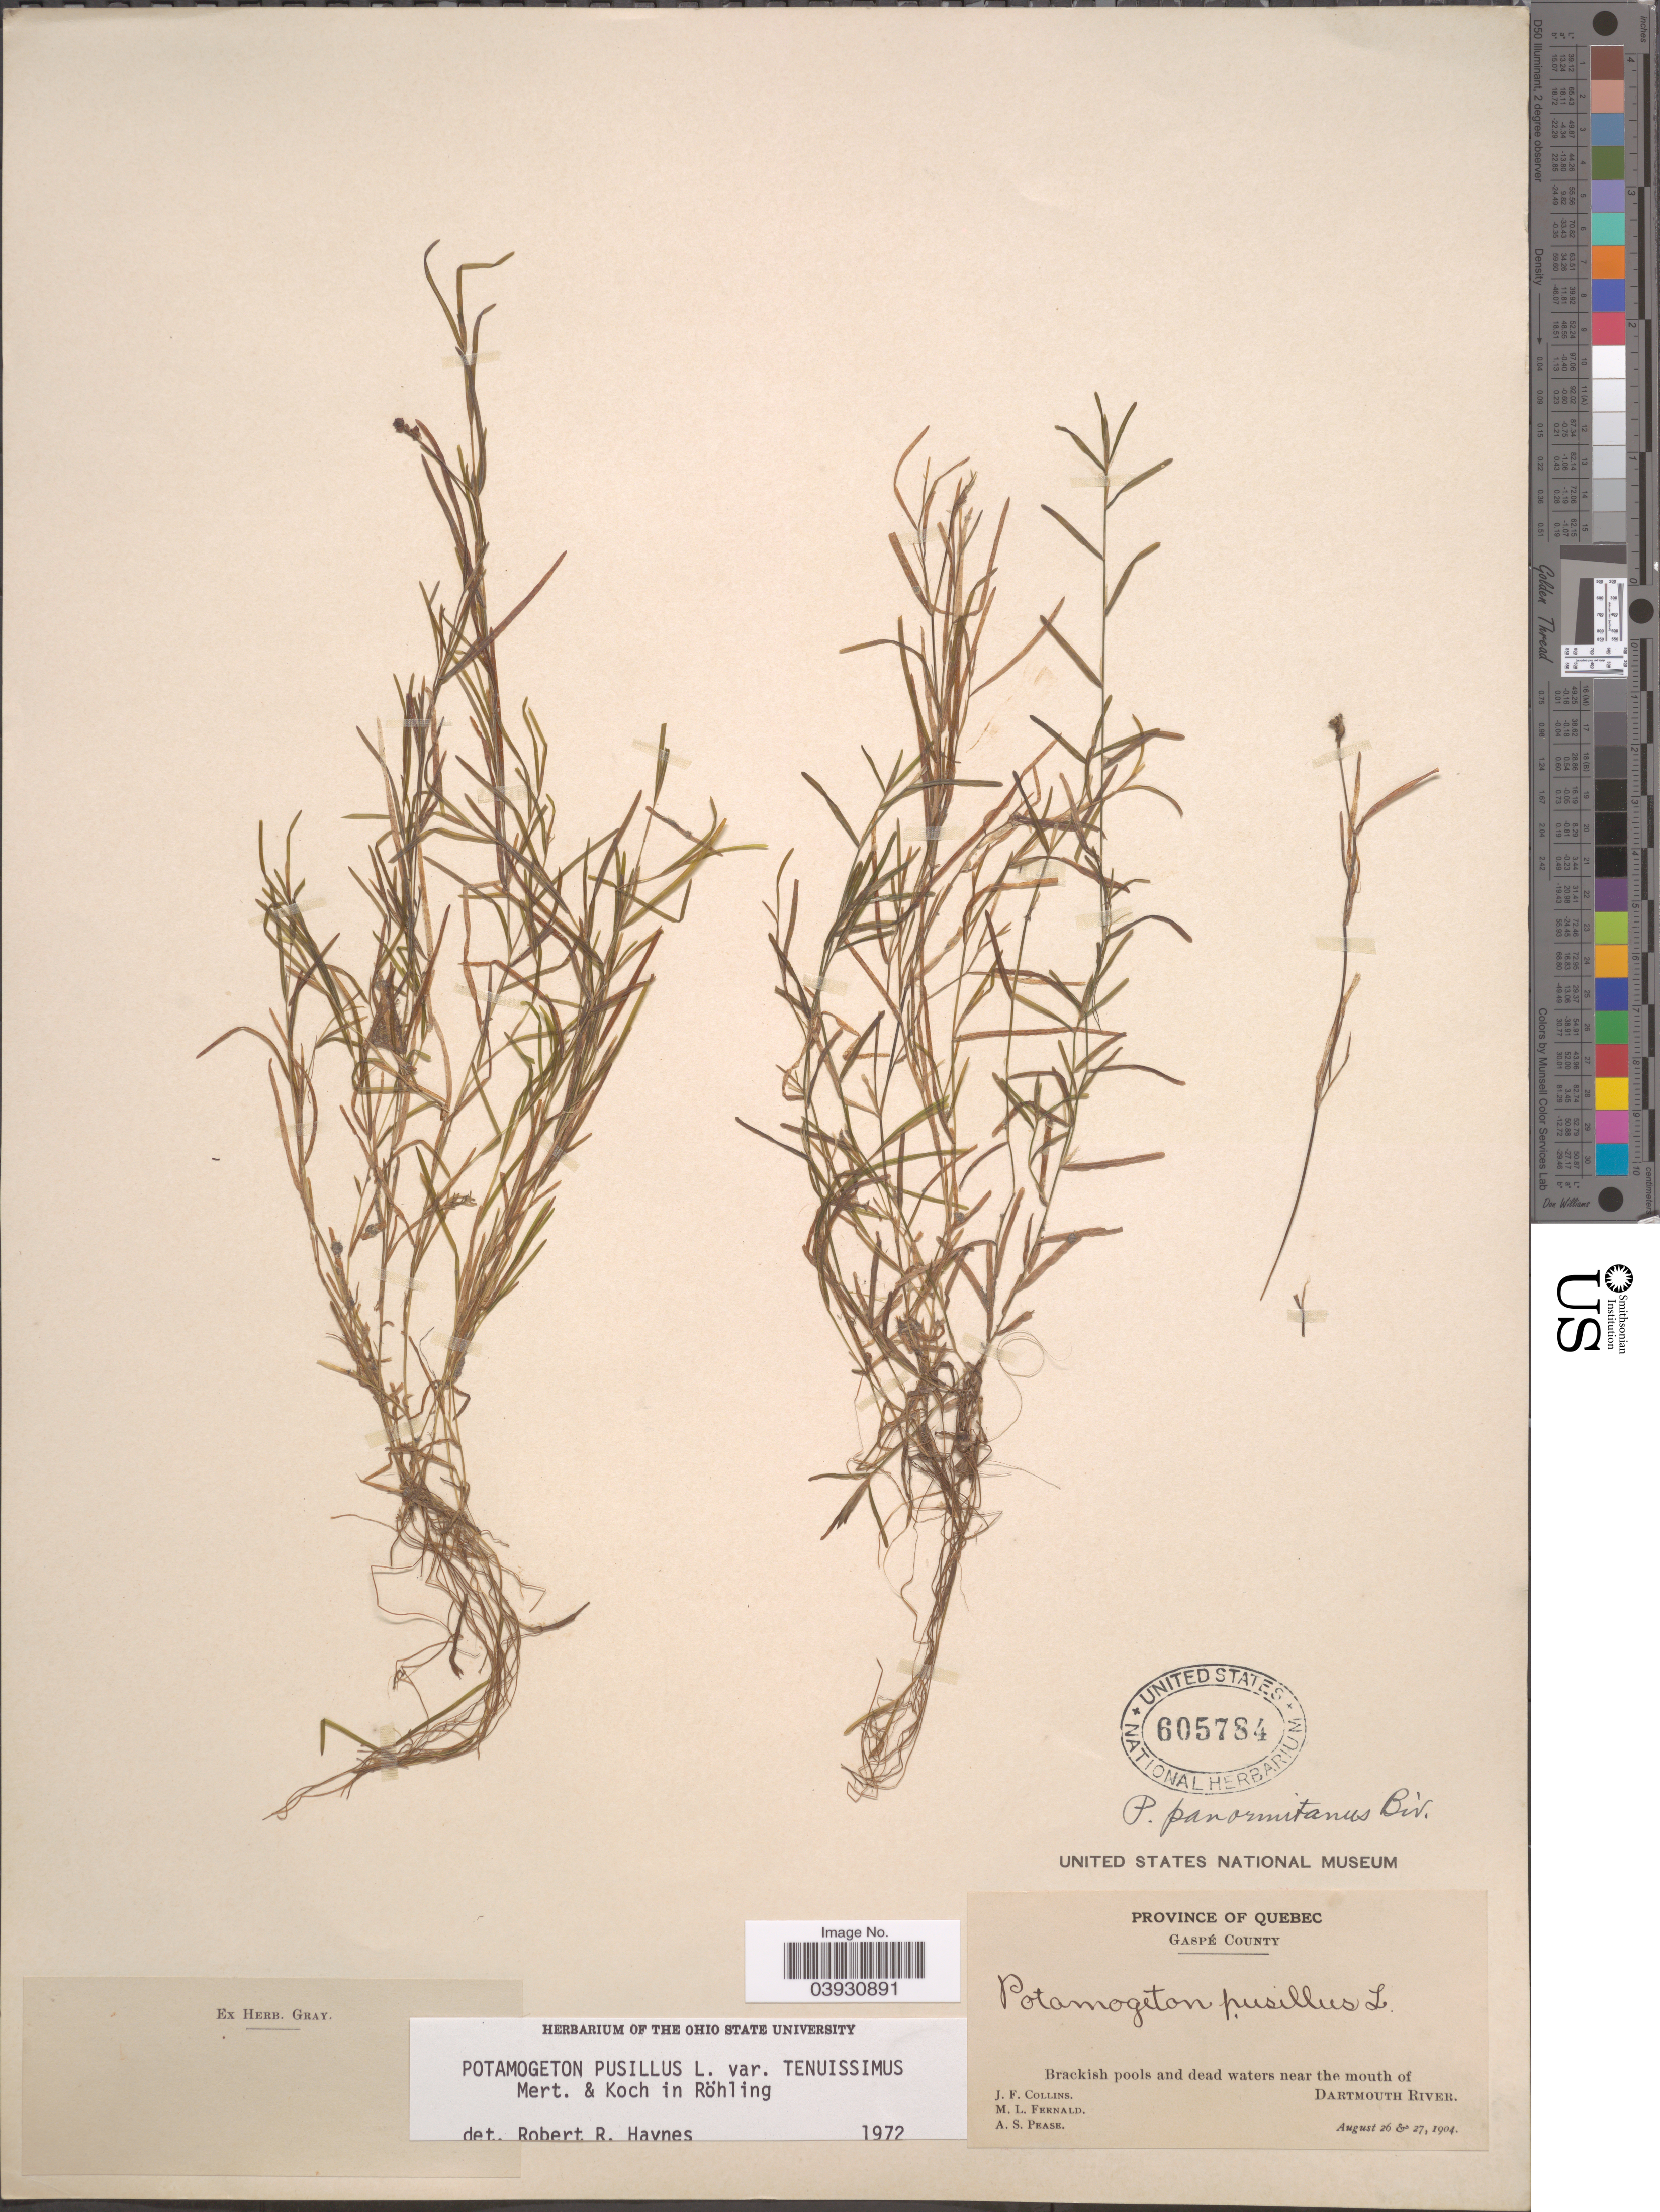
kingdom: Plantae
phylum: Tracheophyta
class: Liliopsida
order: Alismatales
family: Potamogetonaceae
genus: Potamogeton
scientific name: Potamogeton pusillus subsp. tenuissimus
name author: Mert. & W.D.J. Koch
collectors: J. Collins, M. L. Fernald & A. S. Pease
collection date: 1904-08-26/1904-08-27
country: Canada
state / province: Quebec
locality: Gaspé County. Brackish pools and dead waters near the mouth of Dartmouth River.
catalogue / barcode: US 605784